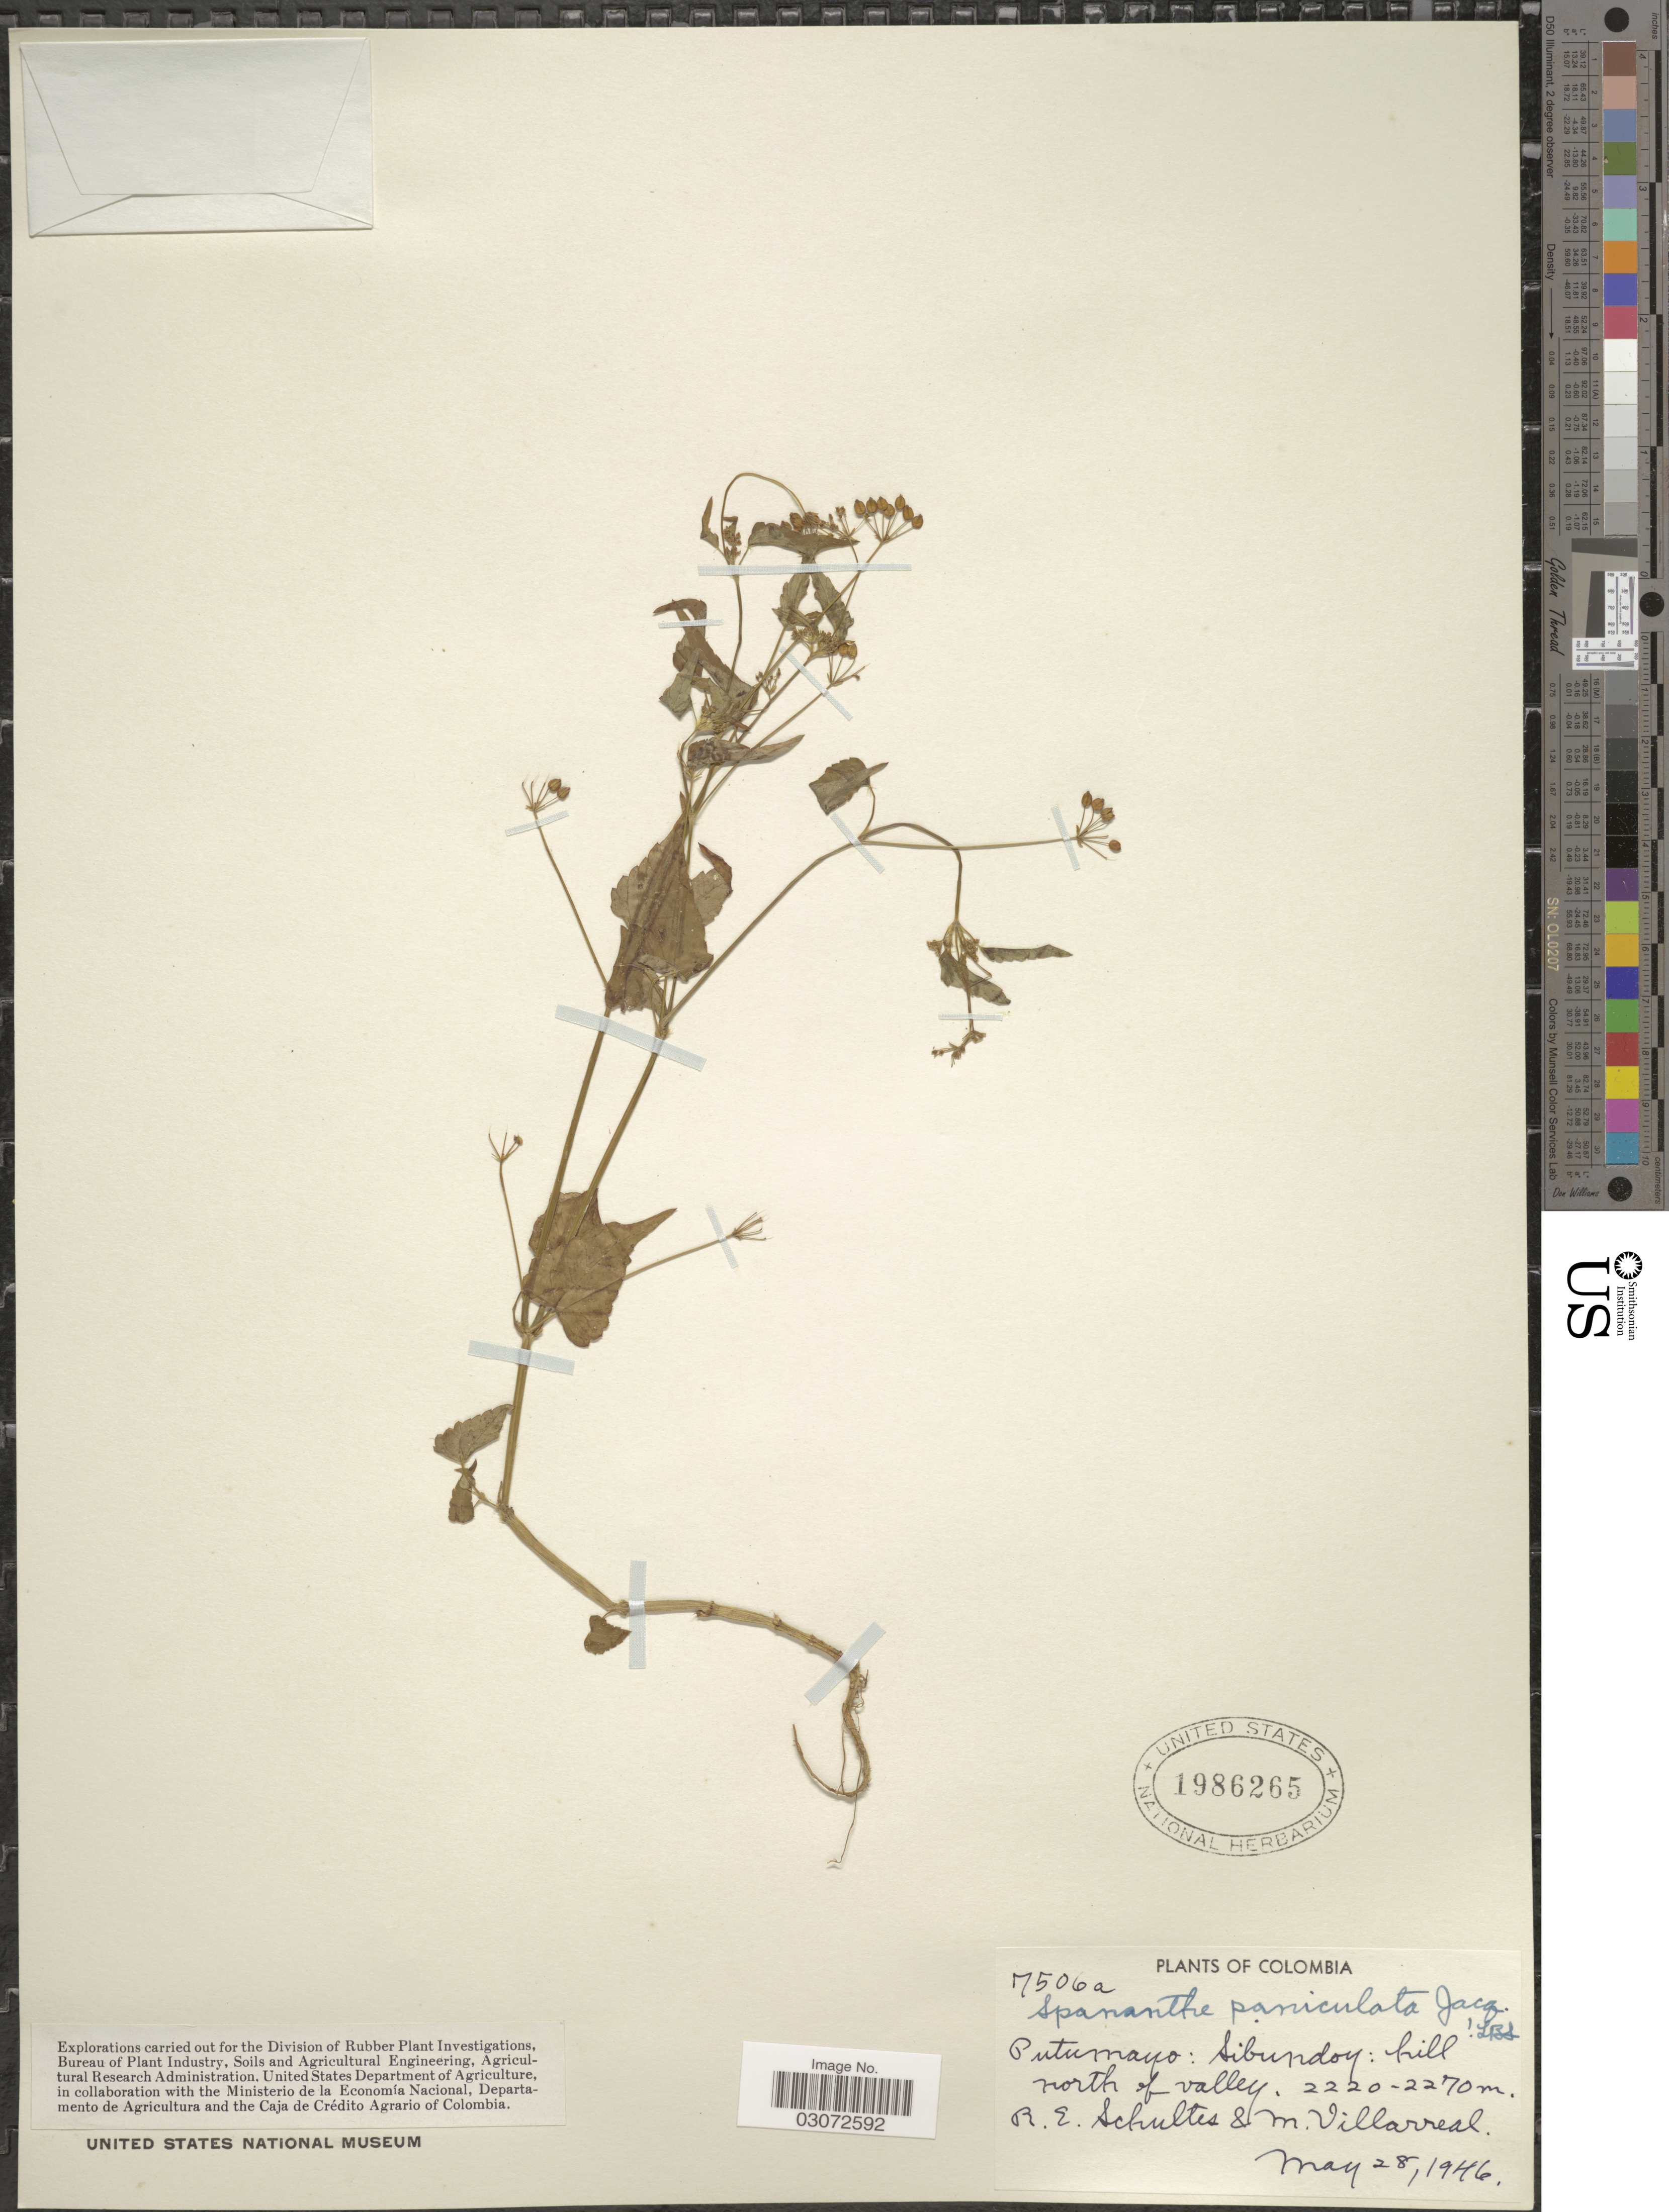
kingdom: Plantae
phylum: Tracheophyta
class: Magnoliopsida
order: Apiales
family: Apiaceae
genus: Spananthe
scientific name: Spananthe paniculata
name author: Jacq.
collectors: R. E. Schultes & M. Villarreal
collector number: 7506a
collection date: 1946-05-28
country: Colombia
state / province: Putumayo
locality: Sibundoy: hill north of valley.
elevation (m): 2220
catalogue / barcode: US 1986265